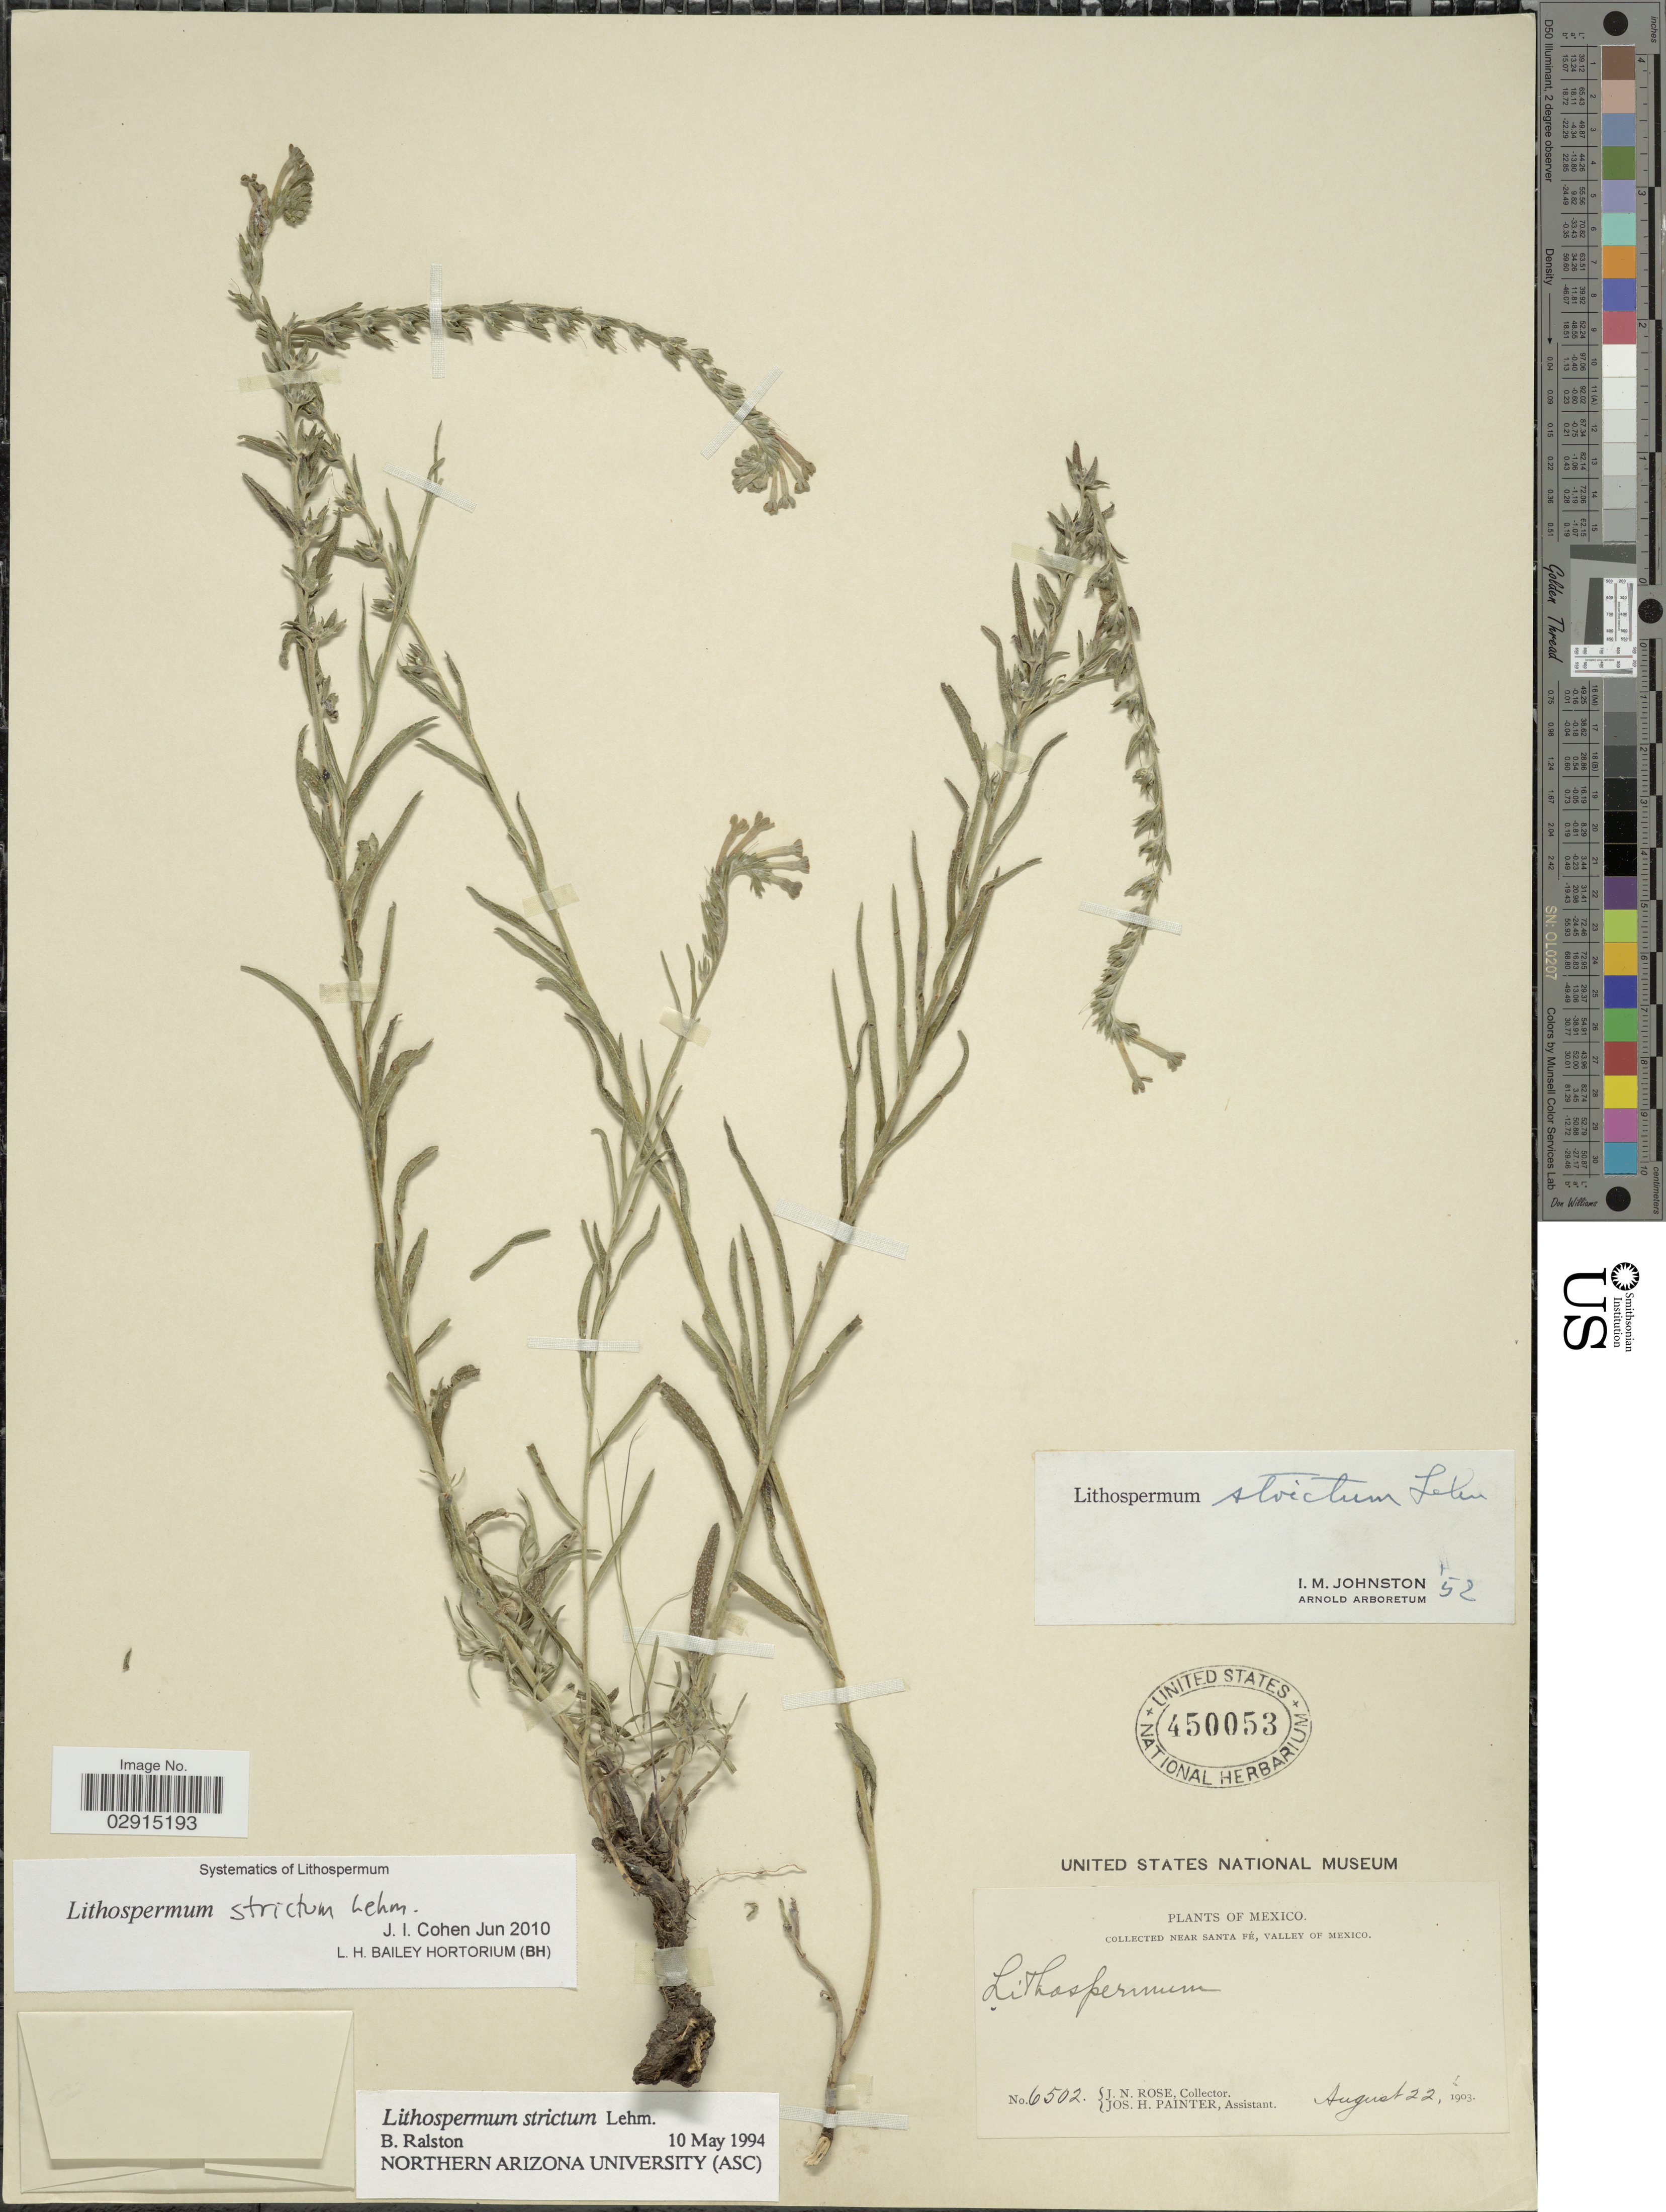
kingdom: Plantae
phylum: Tracheophyta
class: Magnoliopsida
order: Boraginales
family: Boraginaceae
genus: Lithospermum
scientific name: Lithospermum strictum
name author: Lehm.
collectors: J. N. Rose & J. H. Painter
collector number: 6502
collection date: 1903-08-22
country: Mexico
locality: Near Santa Fé, Valley of Mexico.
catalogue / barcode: US 450053